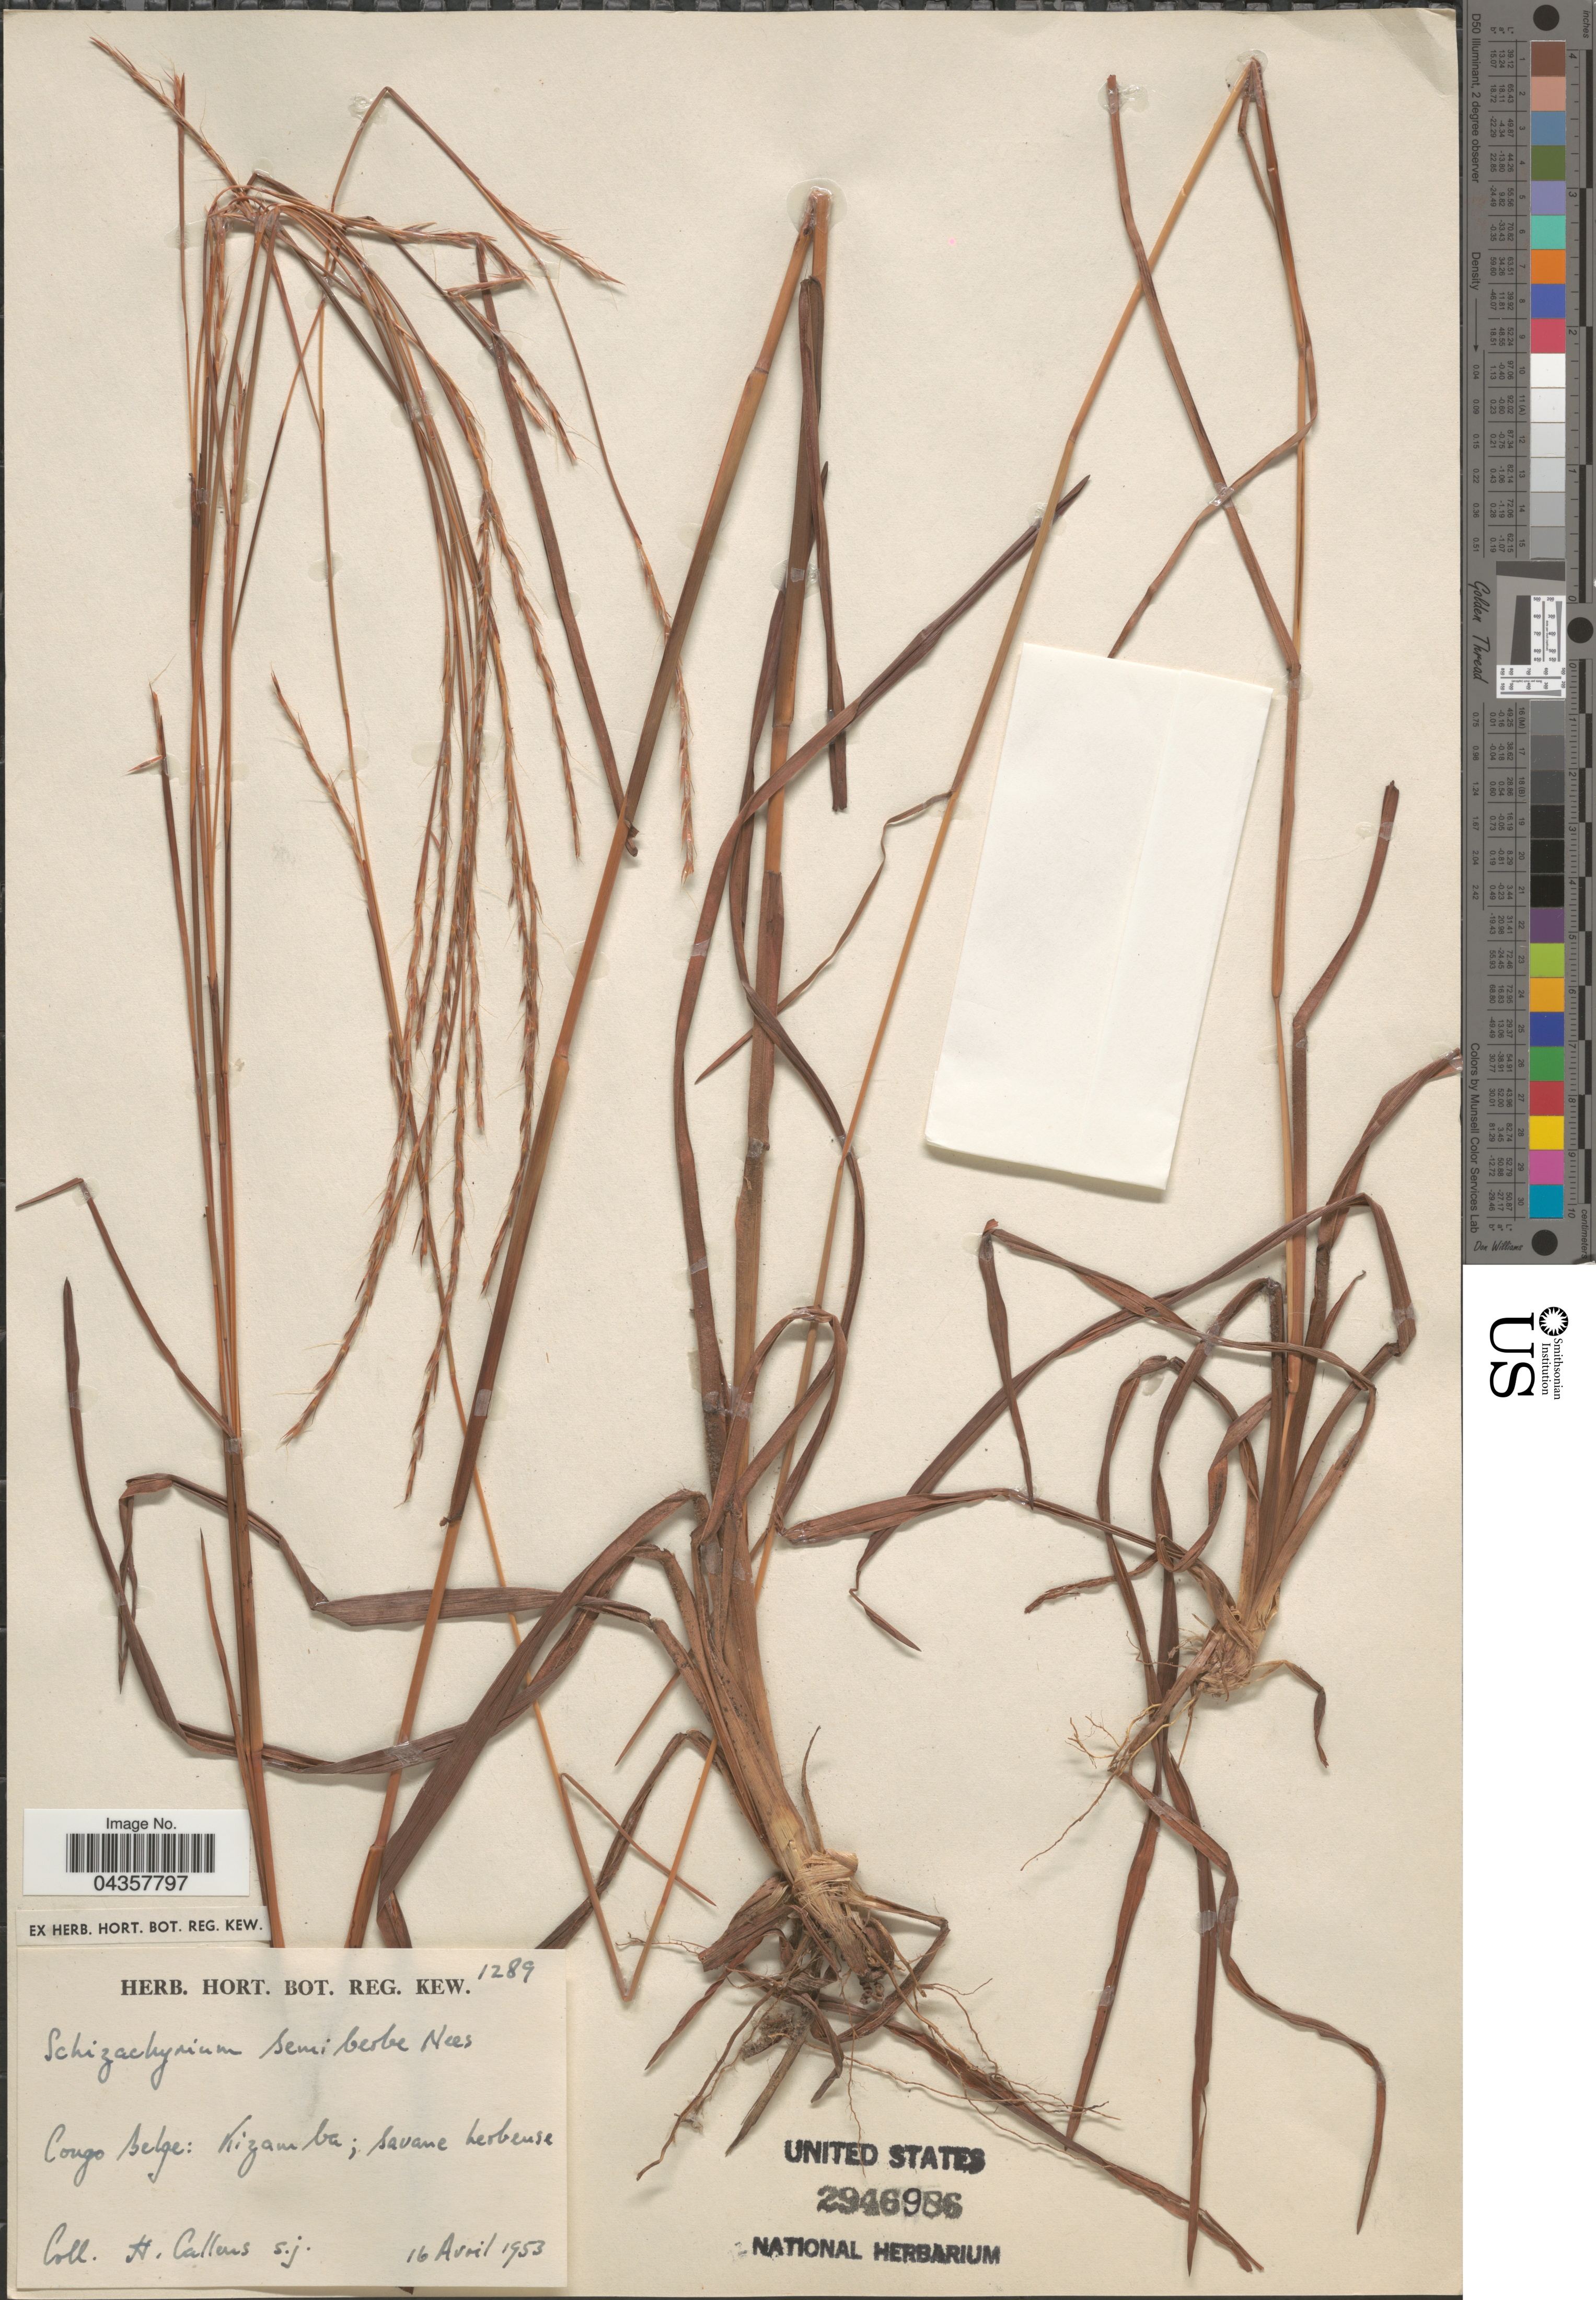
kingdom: Plantae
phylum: Tracheophyta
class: Liliopsida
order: Poales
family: Poaceae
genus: Schizachyrium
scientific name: Schizachyrium sanguineum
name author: (Retz.) Alston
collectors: H. Callens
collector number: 1289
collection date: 1953-04-16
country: Congo, Democratic Republic of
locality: Congo Belge: Kizamba.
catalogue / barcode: US 2946986